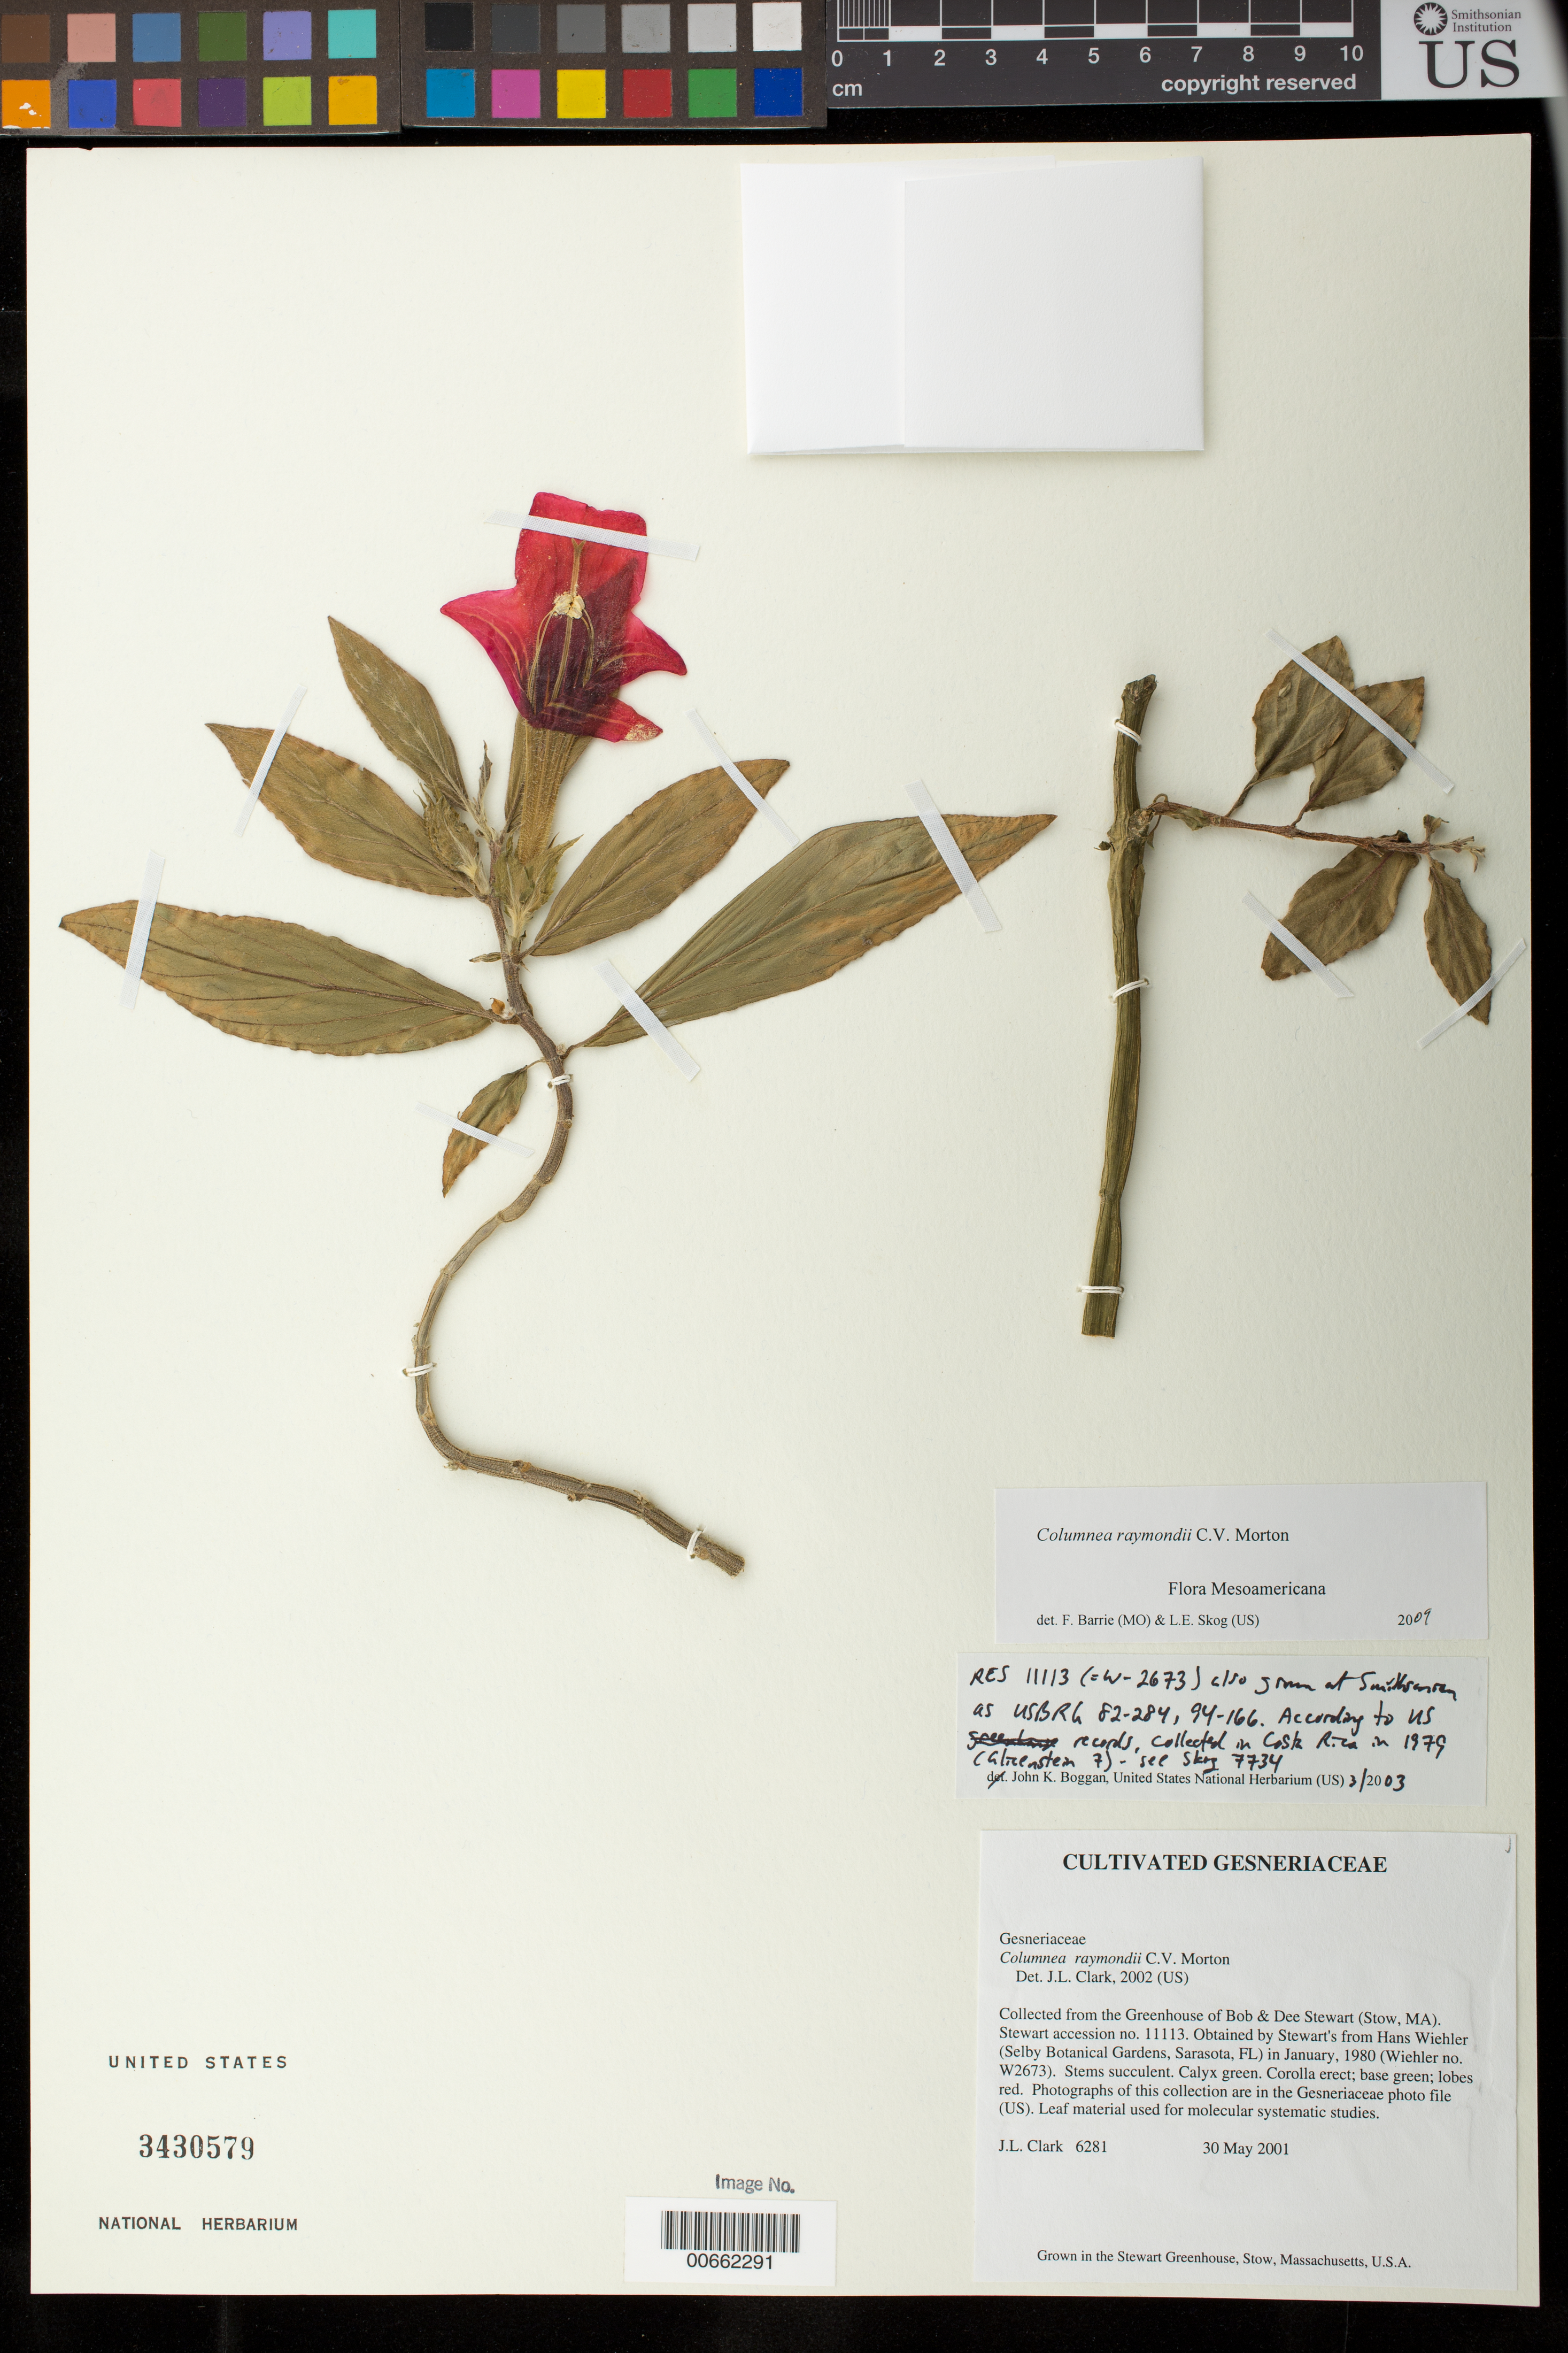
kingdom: Plantae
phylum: Tracheophyta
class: Magnoliopsida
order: Lamiales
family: Gesneriaceae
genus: Columnea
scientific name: Columnea raymondii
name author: C.V. Morton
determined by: Clark, J. L., (SEL), The Marie Selby Botanical Garden (UNITED STATES)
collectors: J. L. Clark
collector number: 6281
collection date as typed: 30 May 2001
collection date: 2001-05-30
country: Costa Rica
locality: Grown in the Stewart Greenhouse, Stow, Massachusetts, U.S.A.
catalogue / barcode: US 3430579